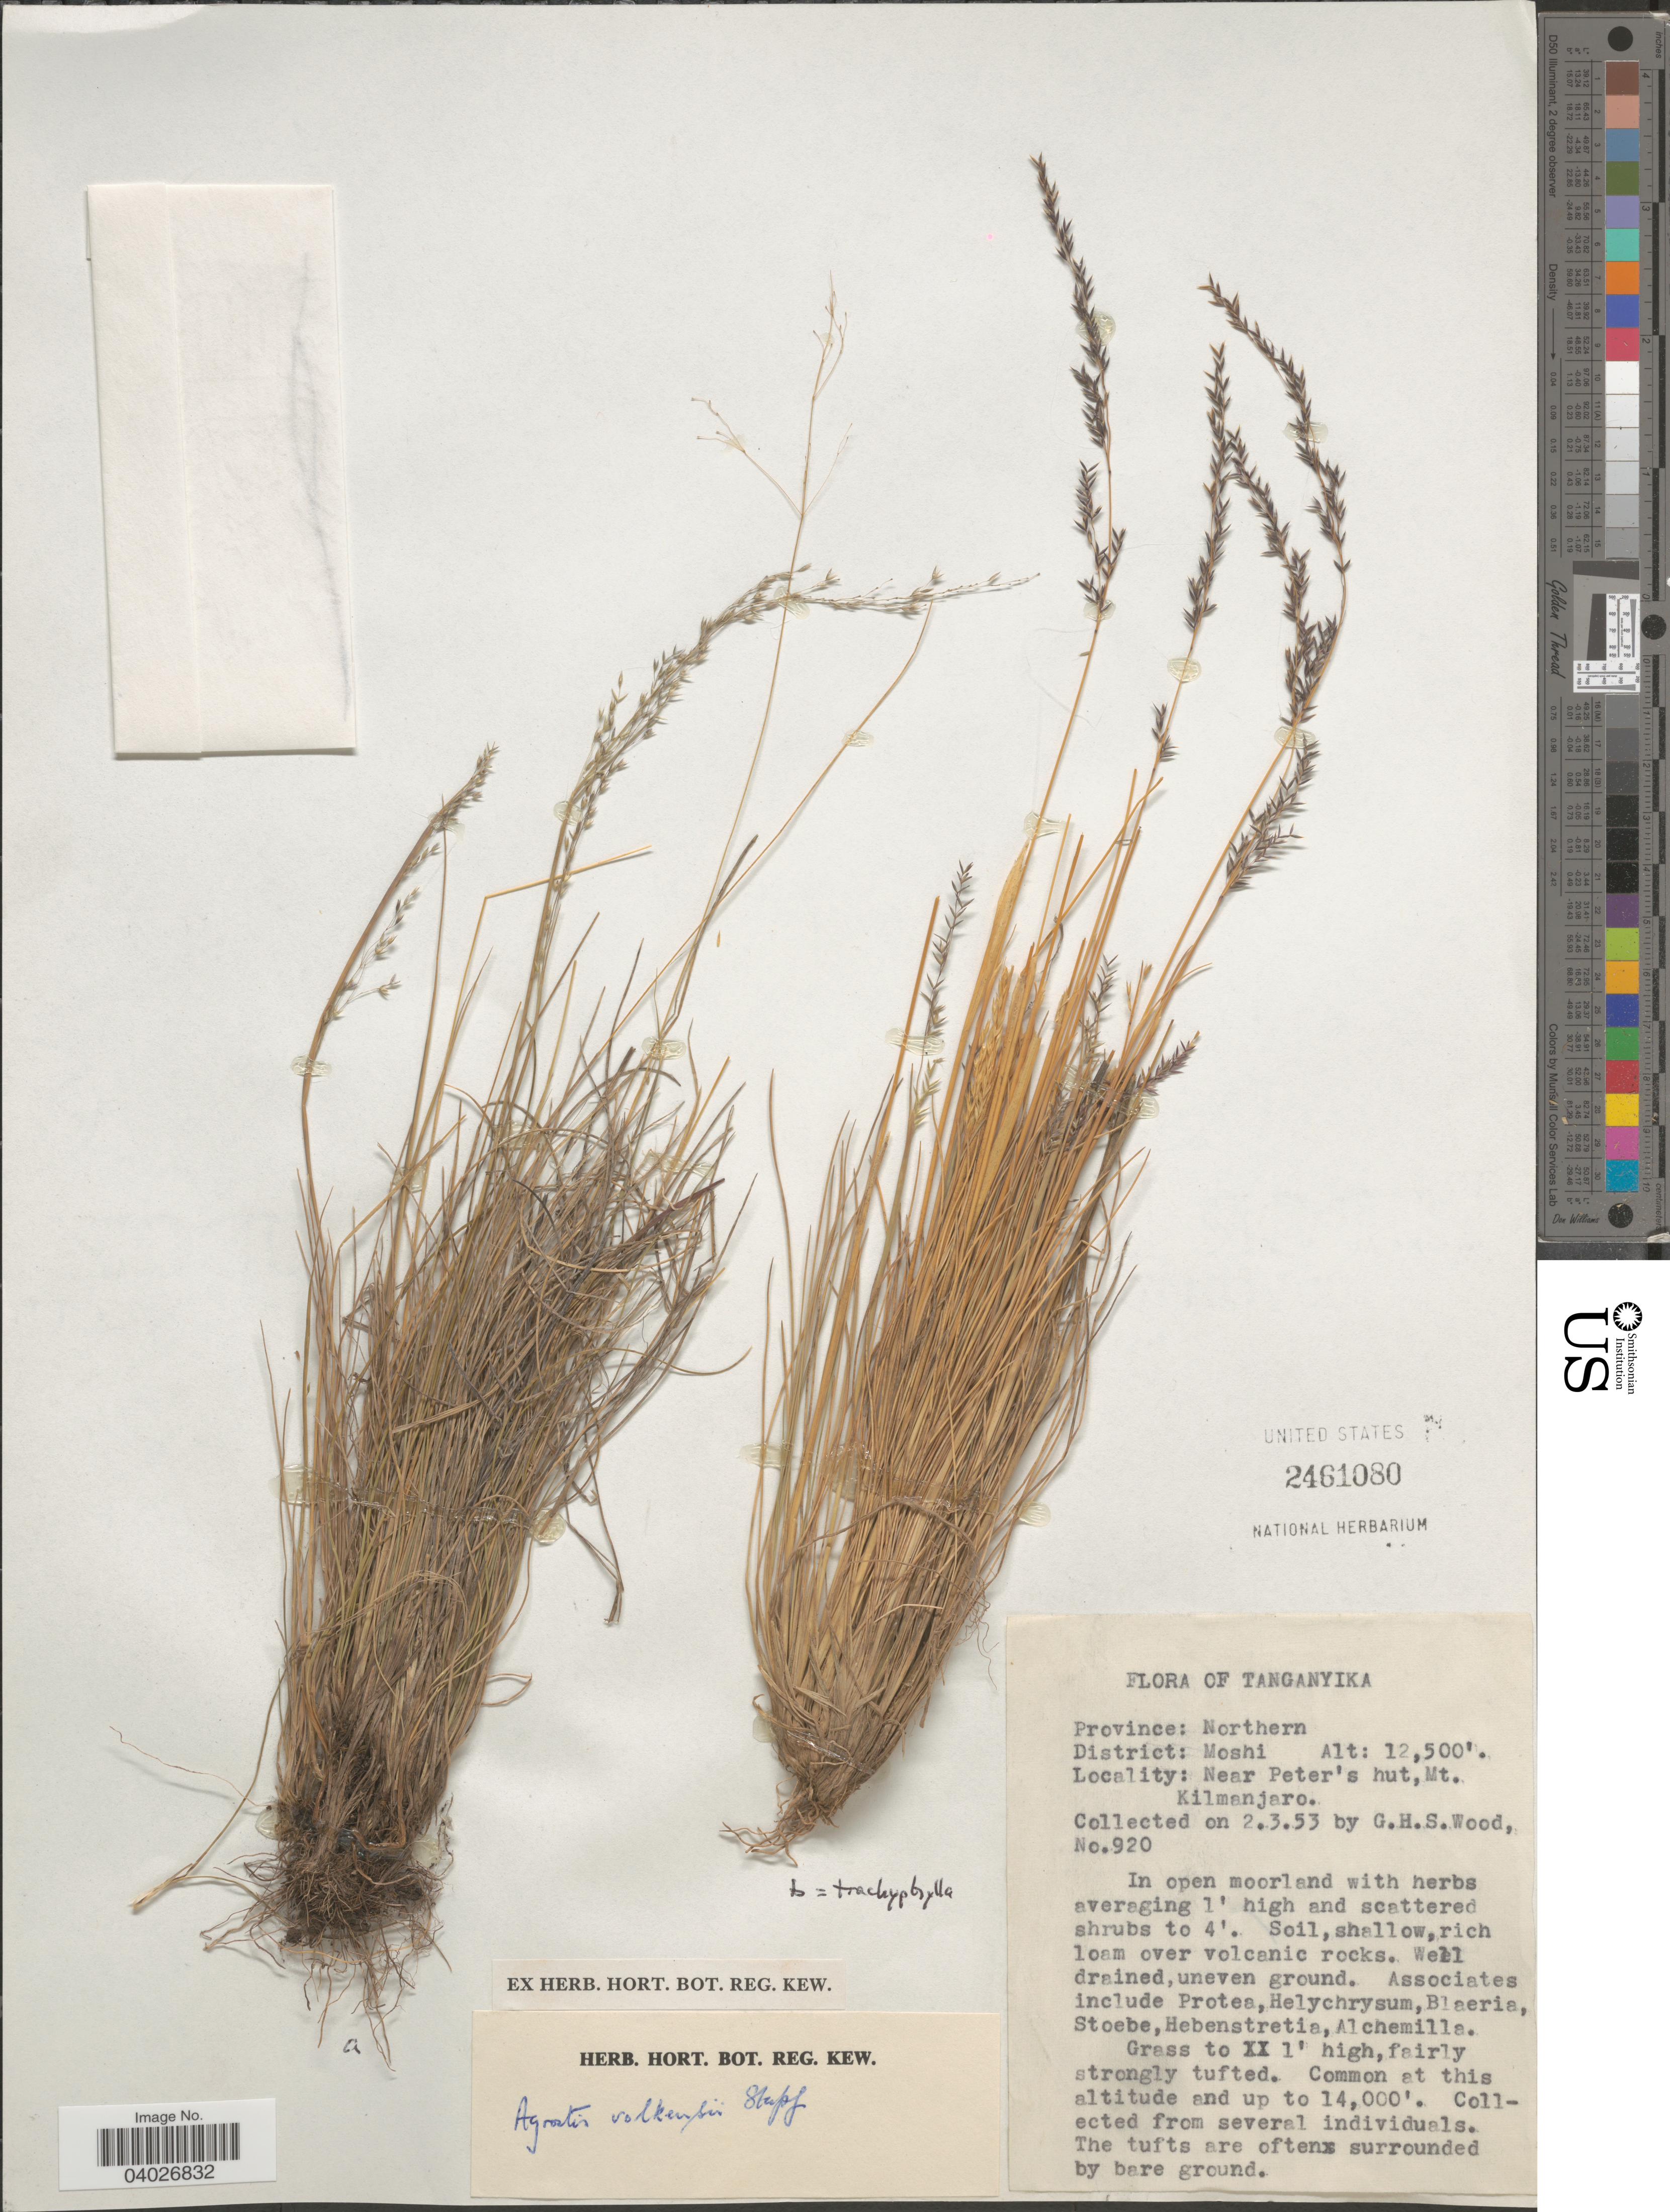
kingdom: Plantae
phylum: Tracheophyta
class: Liliopsida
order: Poales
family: Poaceae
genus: Agrostis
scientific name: Agrostis volkensii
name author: Stapf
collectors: G. Wood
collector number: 920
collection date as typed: Transcribed d/m/y: 2/3/53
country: Tanzania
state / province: Kilimanjaro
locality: Tanganyika. Province: Northern. District: Moshi. Near Peter's hut, Mt. Kilimanjaro.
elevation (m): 3810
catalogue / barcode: US 2461080